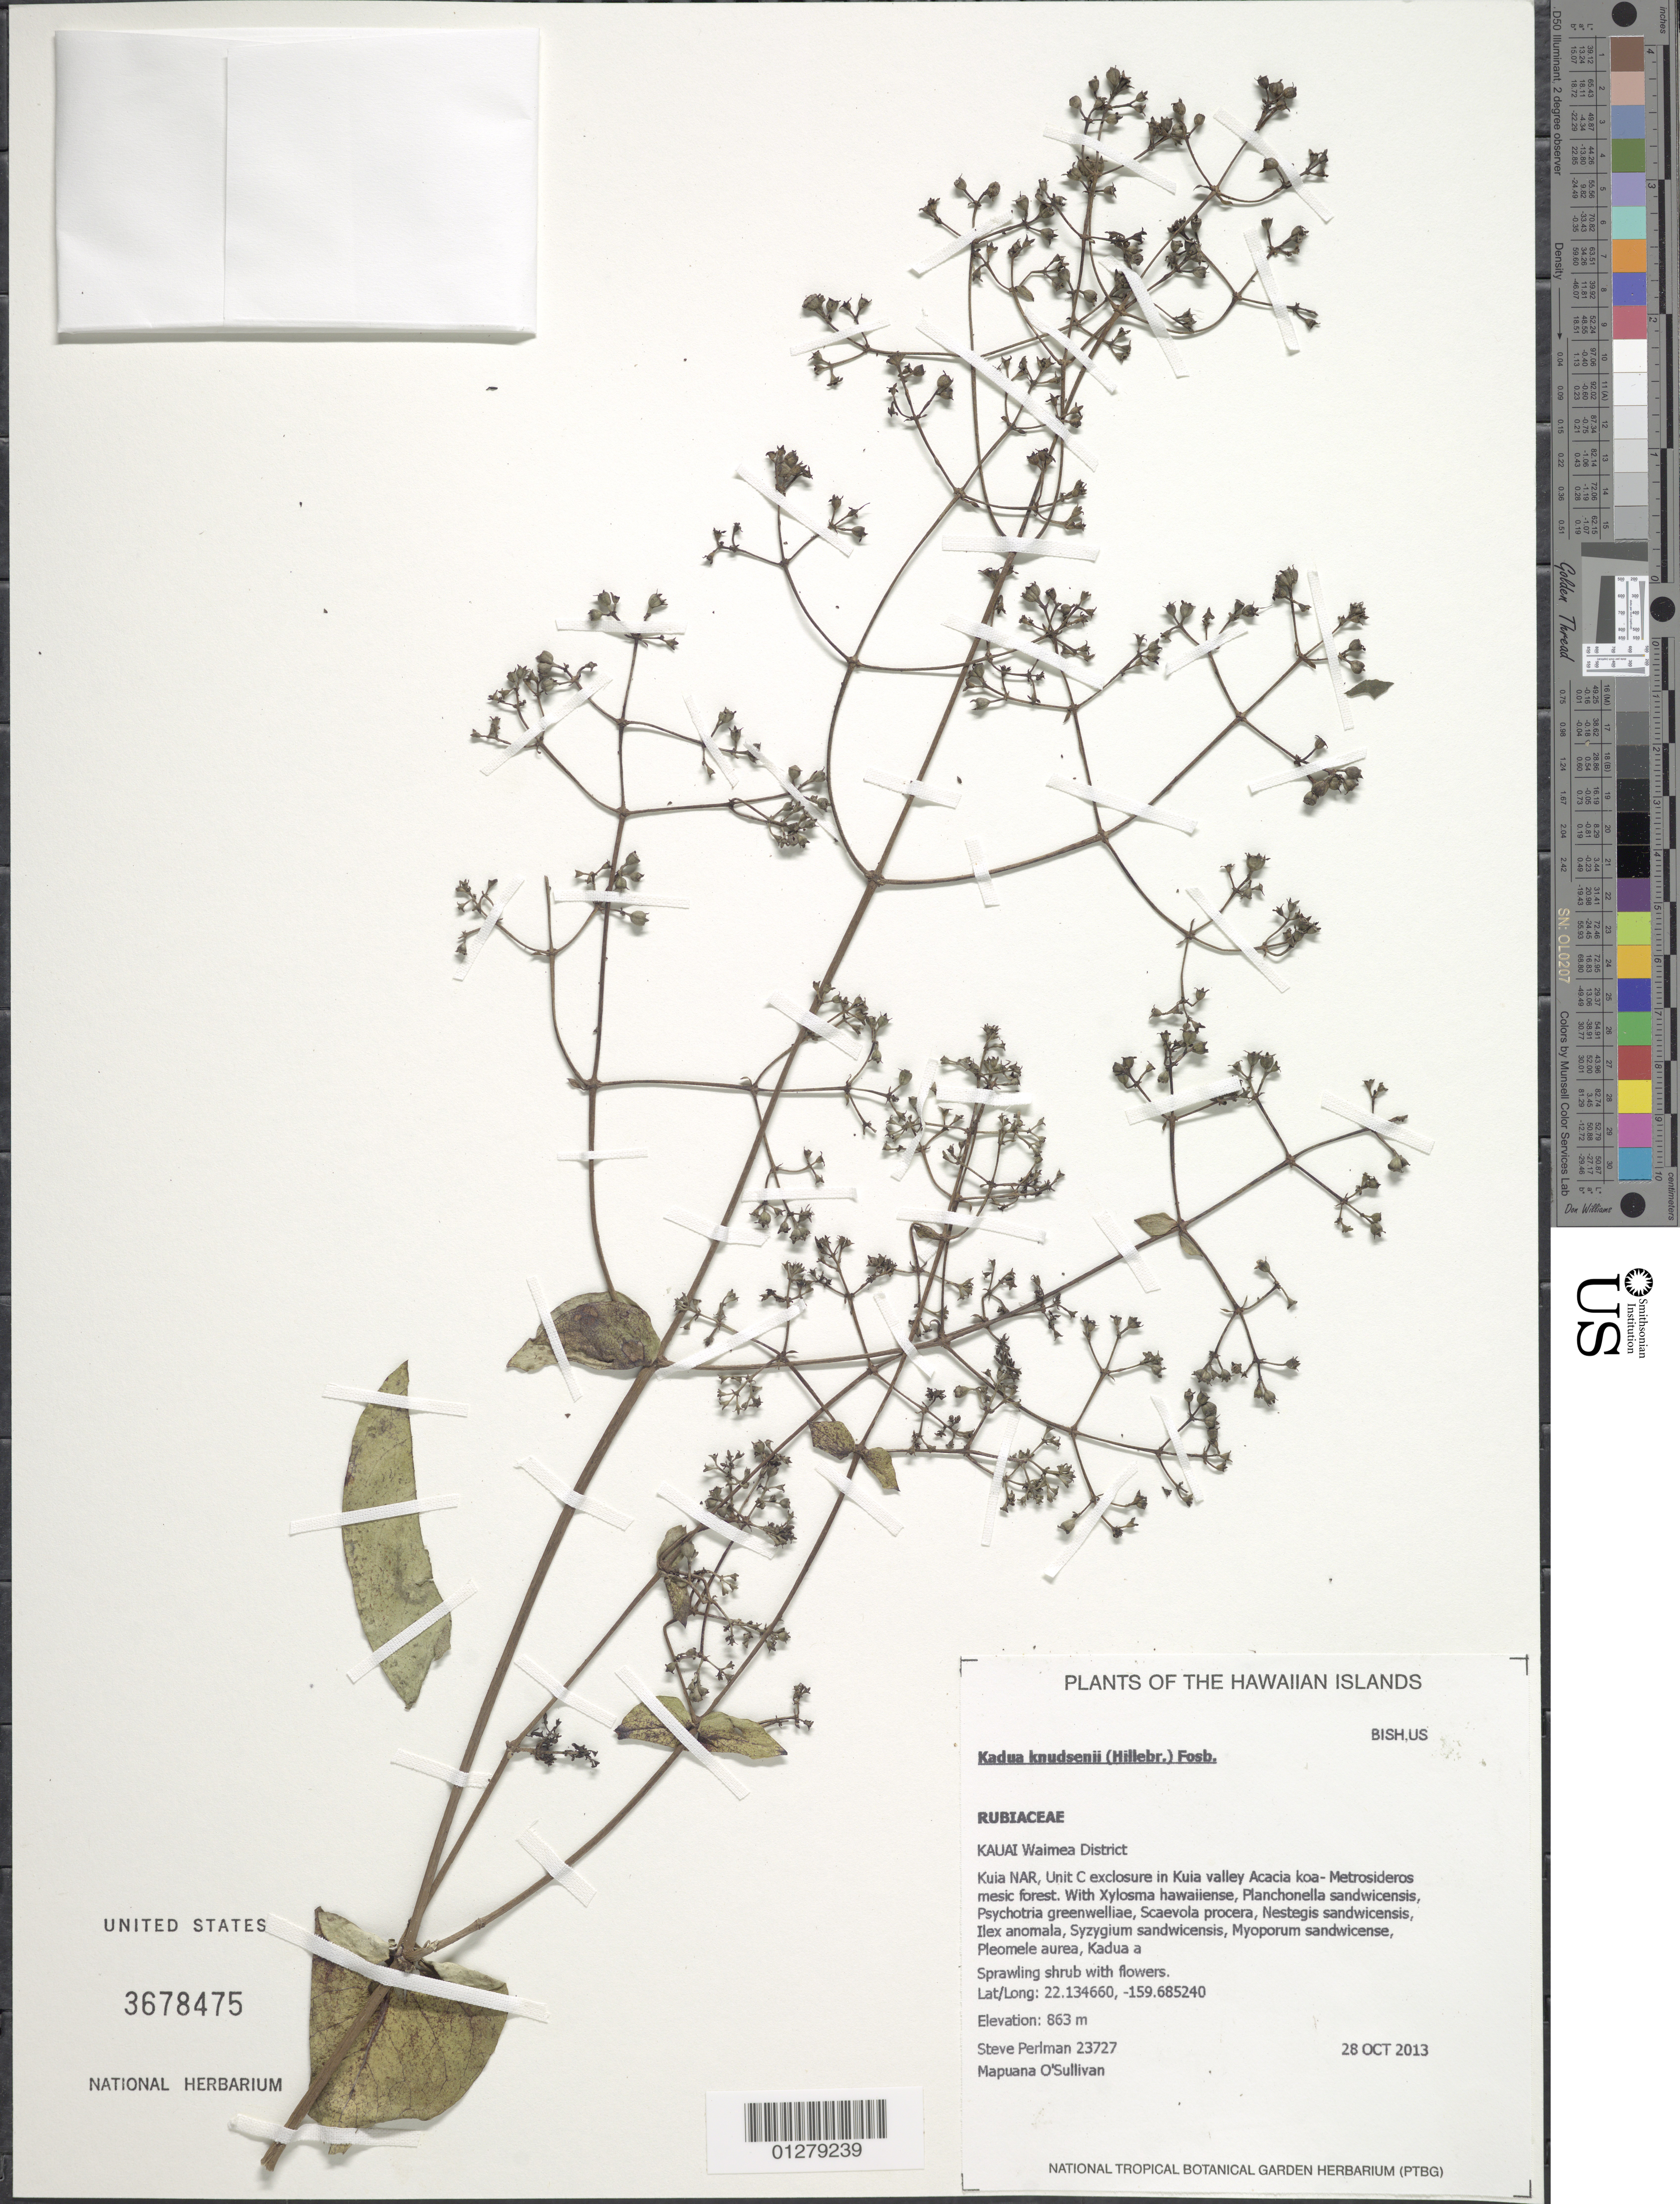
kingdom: Plantae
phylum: Tracheophyta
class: Magnoliopsida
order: Gentianales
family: Rubiaceae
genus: Kadua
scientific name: Kadua knudsenii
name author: Hillebr.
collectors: S. P. Perlman & M. O'Sullivan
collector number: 23727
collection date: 2013-10-28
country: United States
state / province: Hawaii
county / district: Kauai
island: Kaua'i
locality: Waimea District, Kuia NAR, Unit C exclosure in Kuia Valley.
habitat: Mesic forest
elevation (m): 863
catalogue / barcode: US 3678475